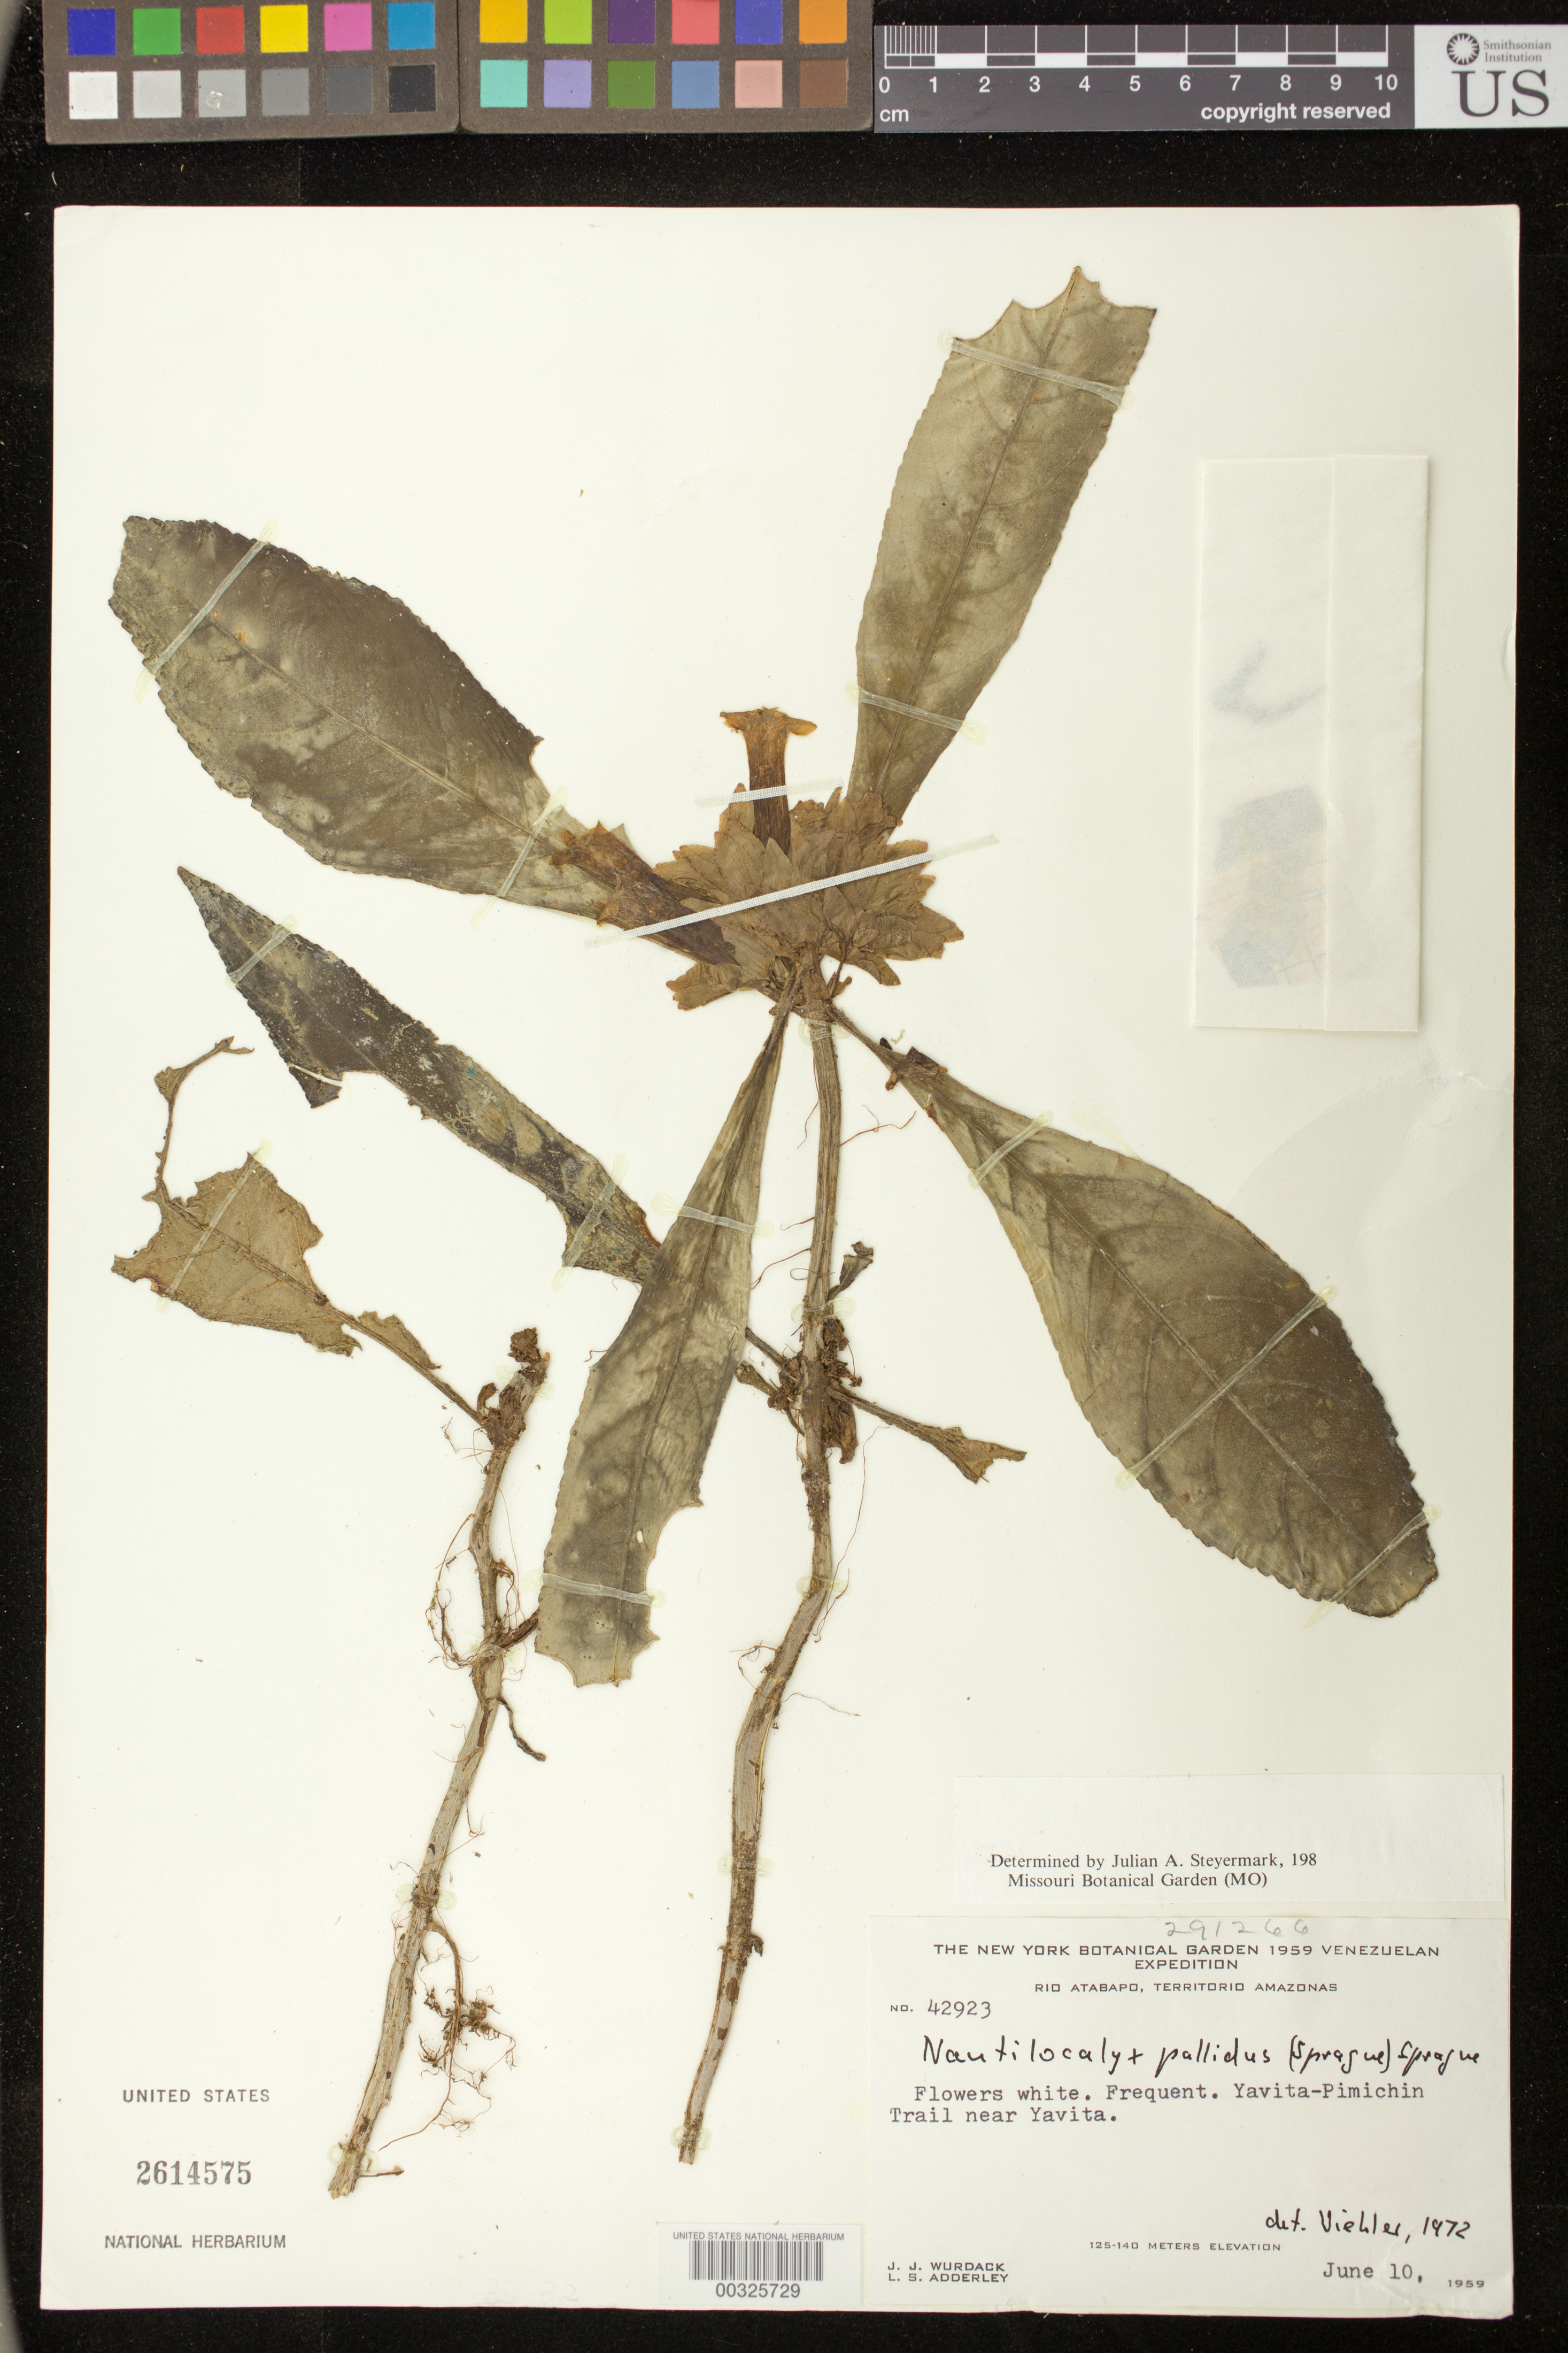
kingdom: Plantae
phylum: Tracheophyta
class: Magnoliopsida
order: Lamiales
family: Gesneriaceae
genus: Nautilocalyx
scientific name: Nautilocalyx pallidus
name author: (Sprague) C. Sprague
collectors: J. J. Wurdack & L. S. Adderley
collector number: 42923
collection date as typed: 10 Jun 1959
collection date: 1959-06-10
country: Venezuela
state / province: Amazonas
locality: Atabapo Dept., Yavita-Pimichin trail near Yavita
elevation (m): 125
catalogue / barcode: US 2614575